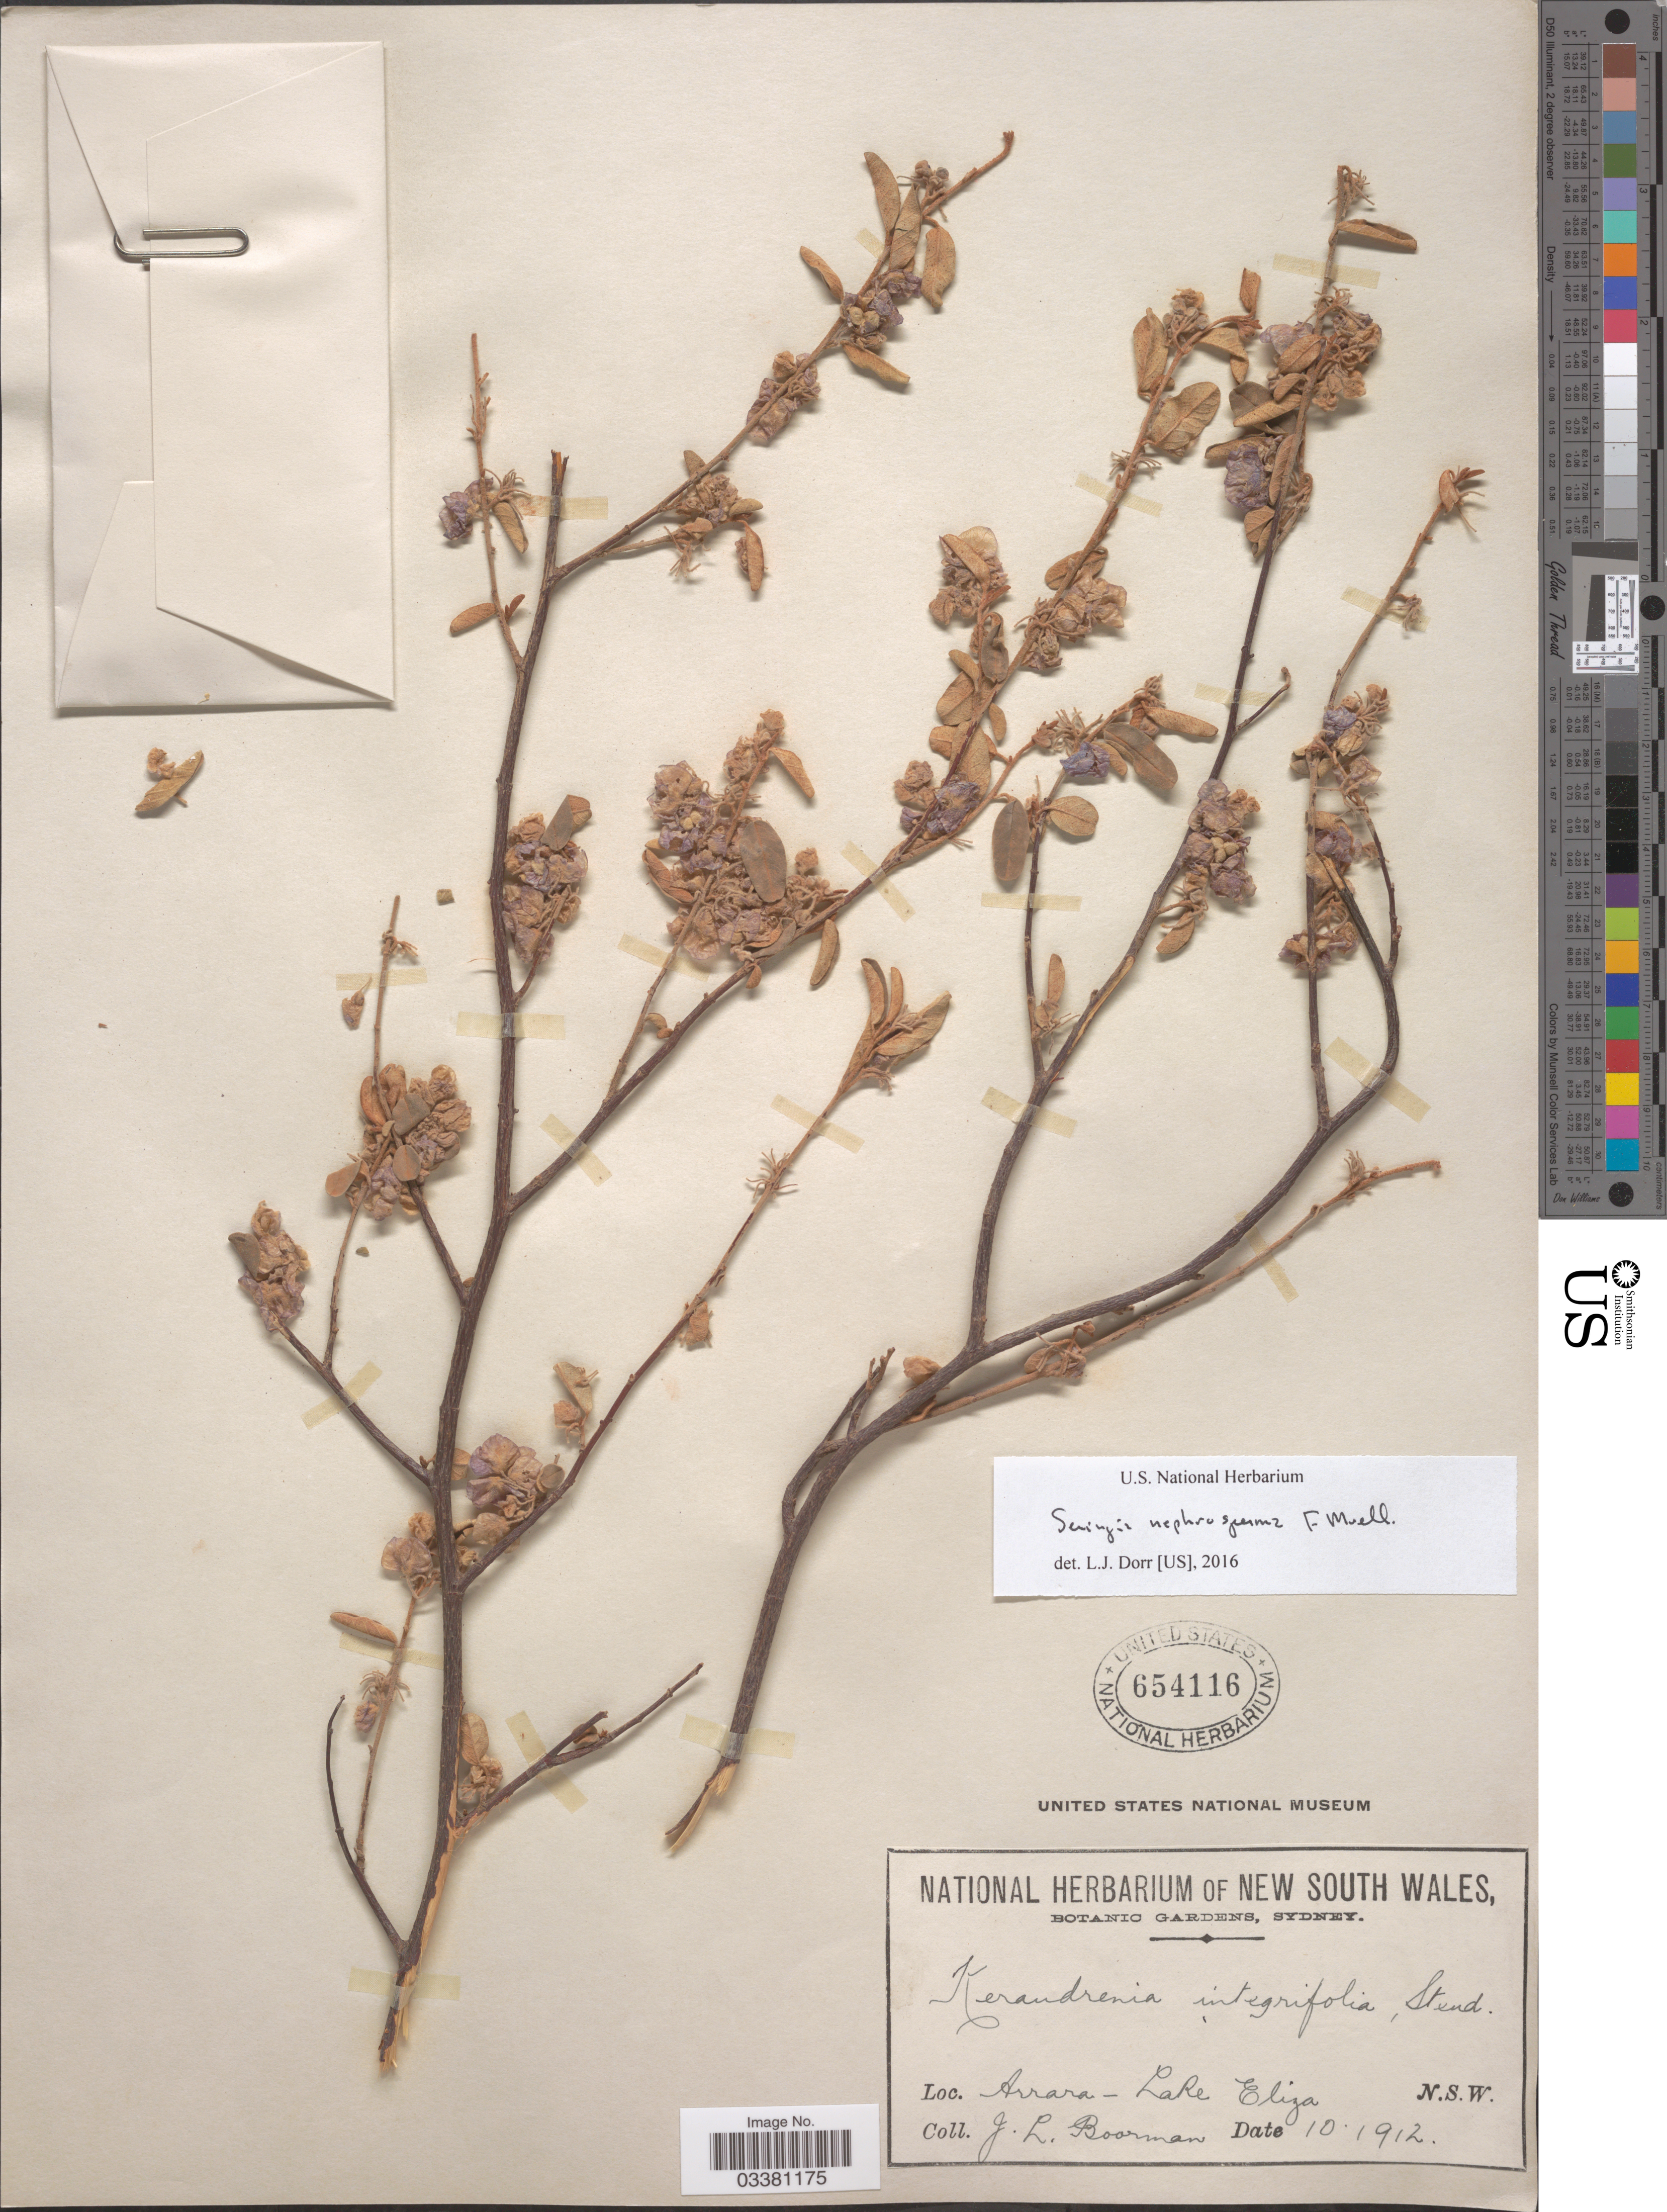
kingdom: Plantae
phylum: Tracheophyta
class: Magnoliopsida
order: Malvales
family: Malvaceae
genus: Seringia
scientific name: Seringia nephrosperma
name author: F. Muell.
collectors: J. Boorman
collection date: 1912-10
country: Australia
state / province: New South Wales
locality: Arrara - Lake Eliza.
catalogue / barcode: US 654116